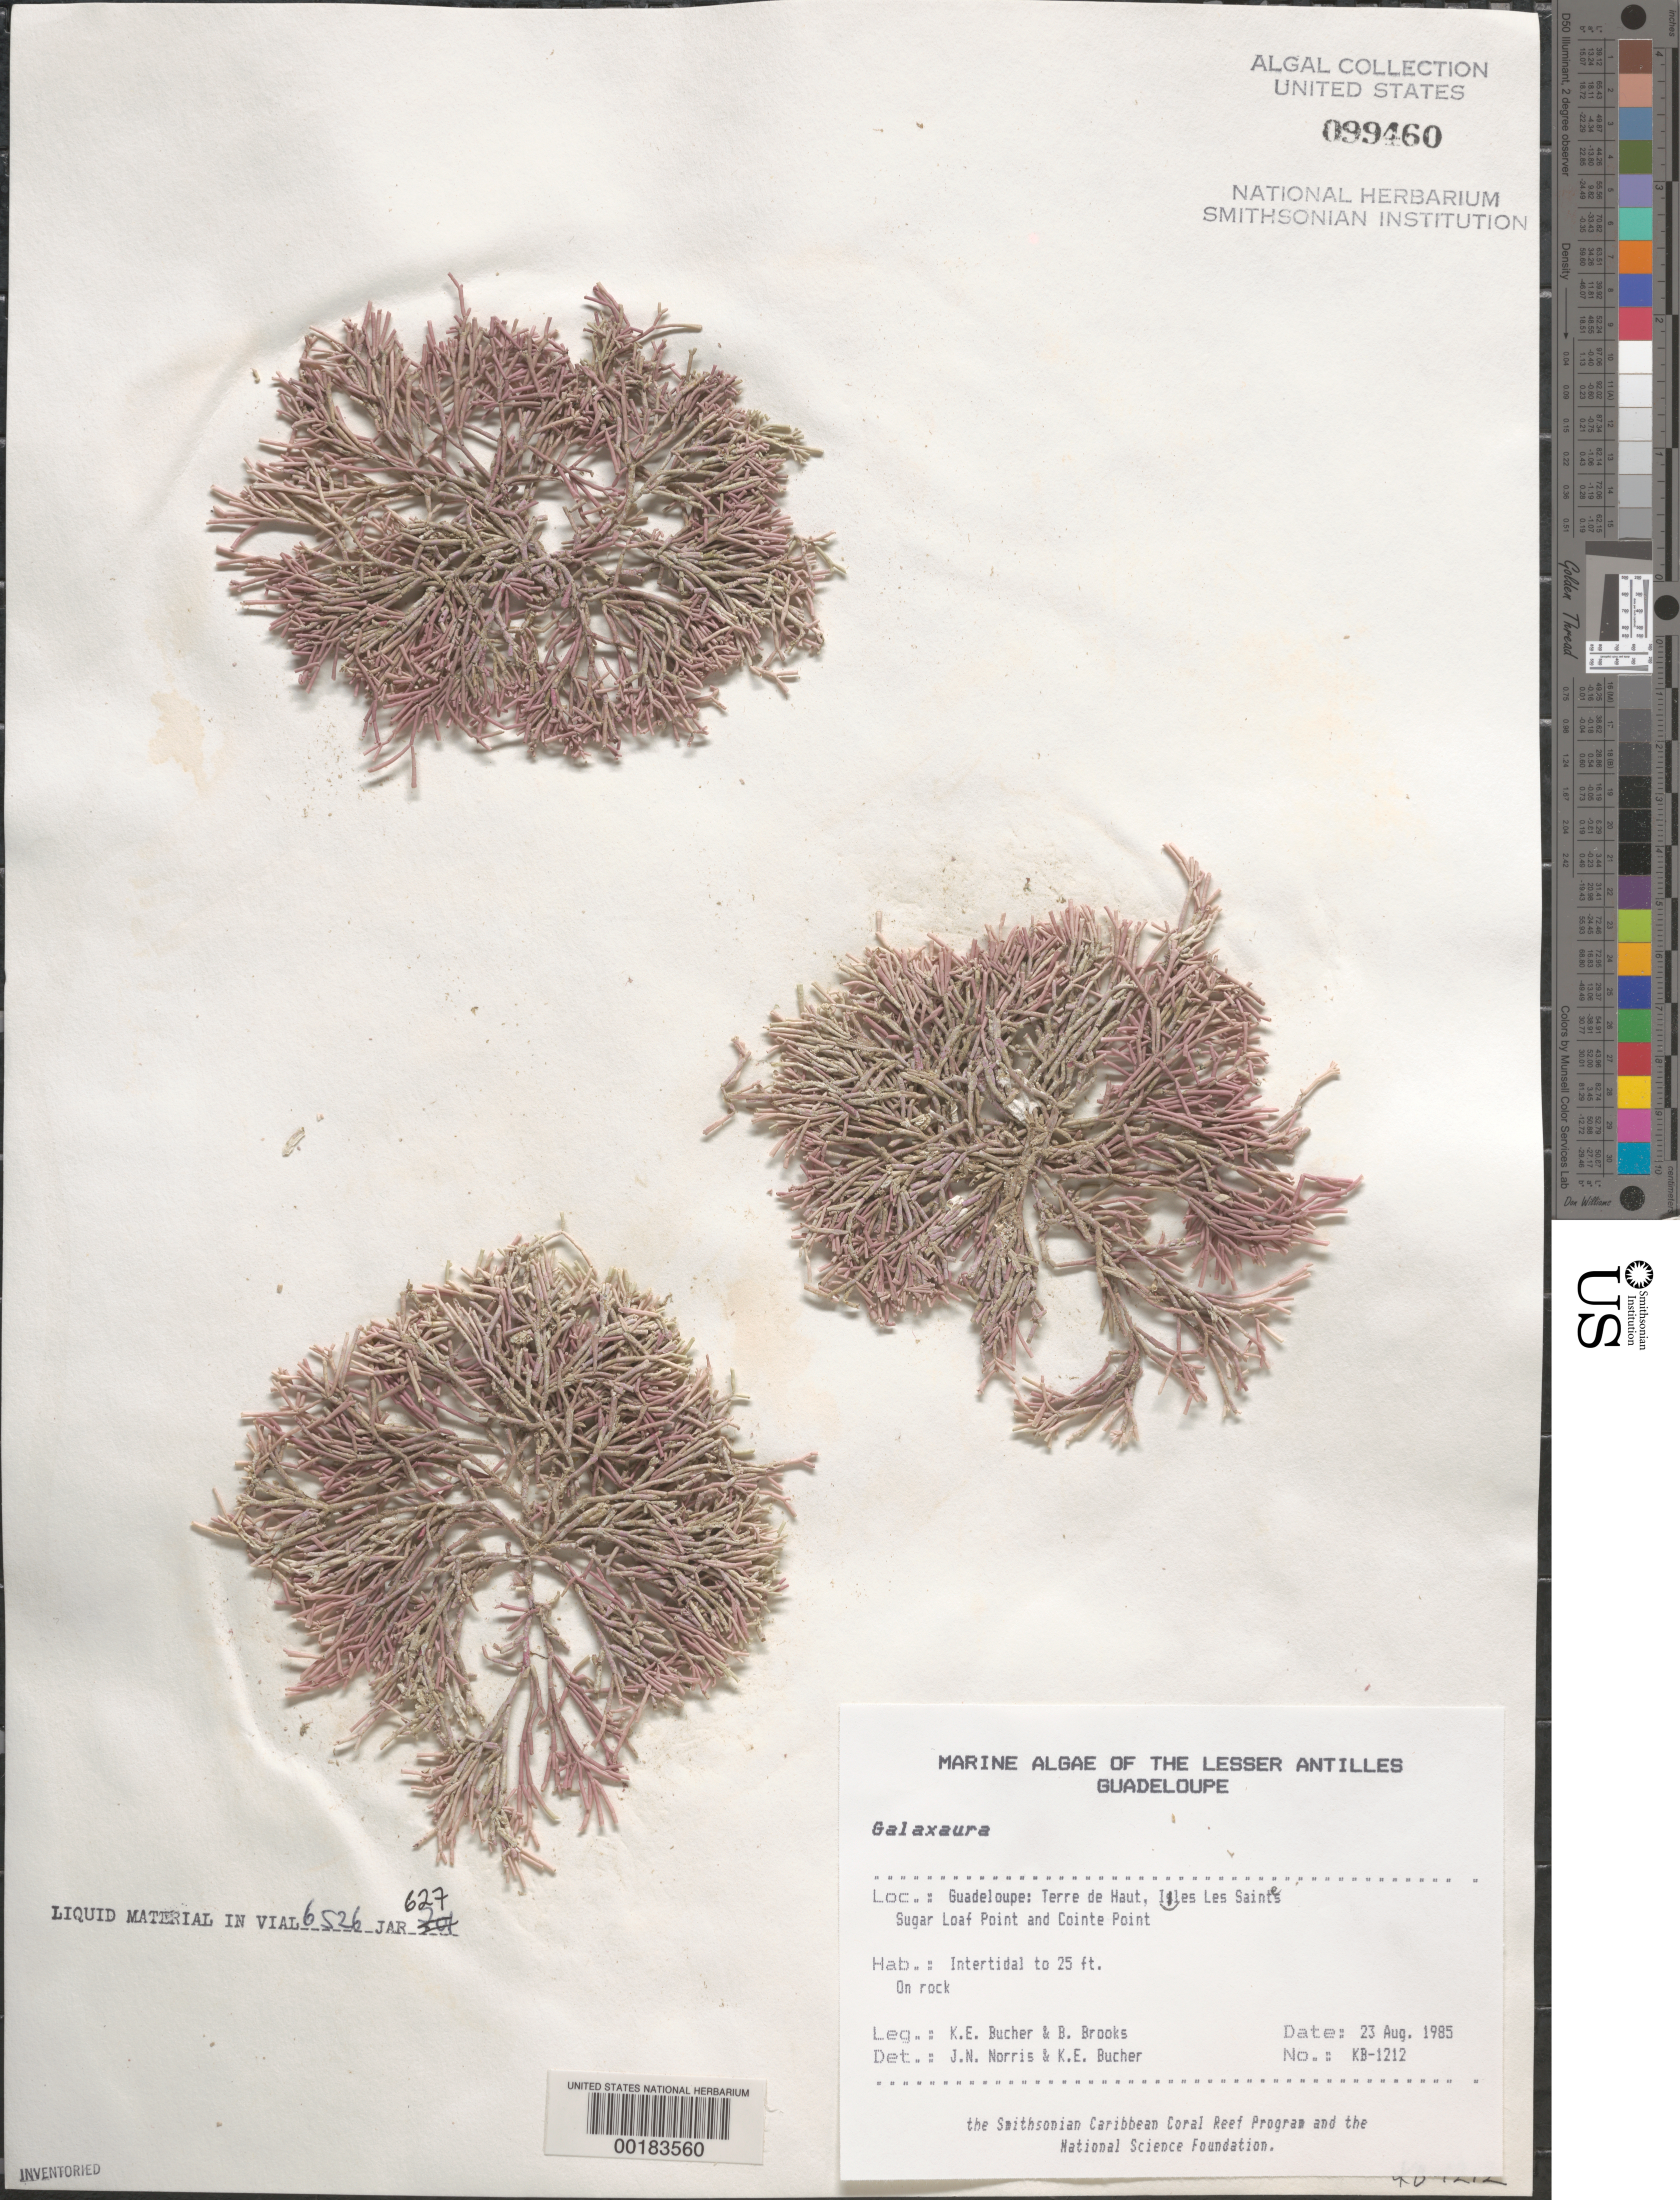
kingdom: Plantae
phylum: Rhodophyta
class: Florideophyceae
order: Nemaliales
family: Galaxauraceae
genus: Galaxaura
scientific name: Galaxaura sp.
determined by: Norris, J. N.; Bucher, K. E.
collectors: K. E. Bucher & B. Brooks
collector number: Kb-1212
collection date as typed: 23 Aug 1985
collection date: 1985-08-23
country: Guadeloupe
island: Iles des Saintes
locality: Sugar Loaf Point and Cointe Point, Terre de Haut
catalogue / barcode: US 99460